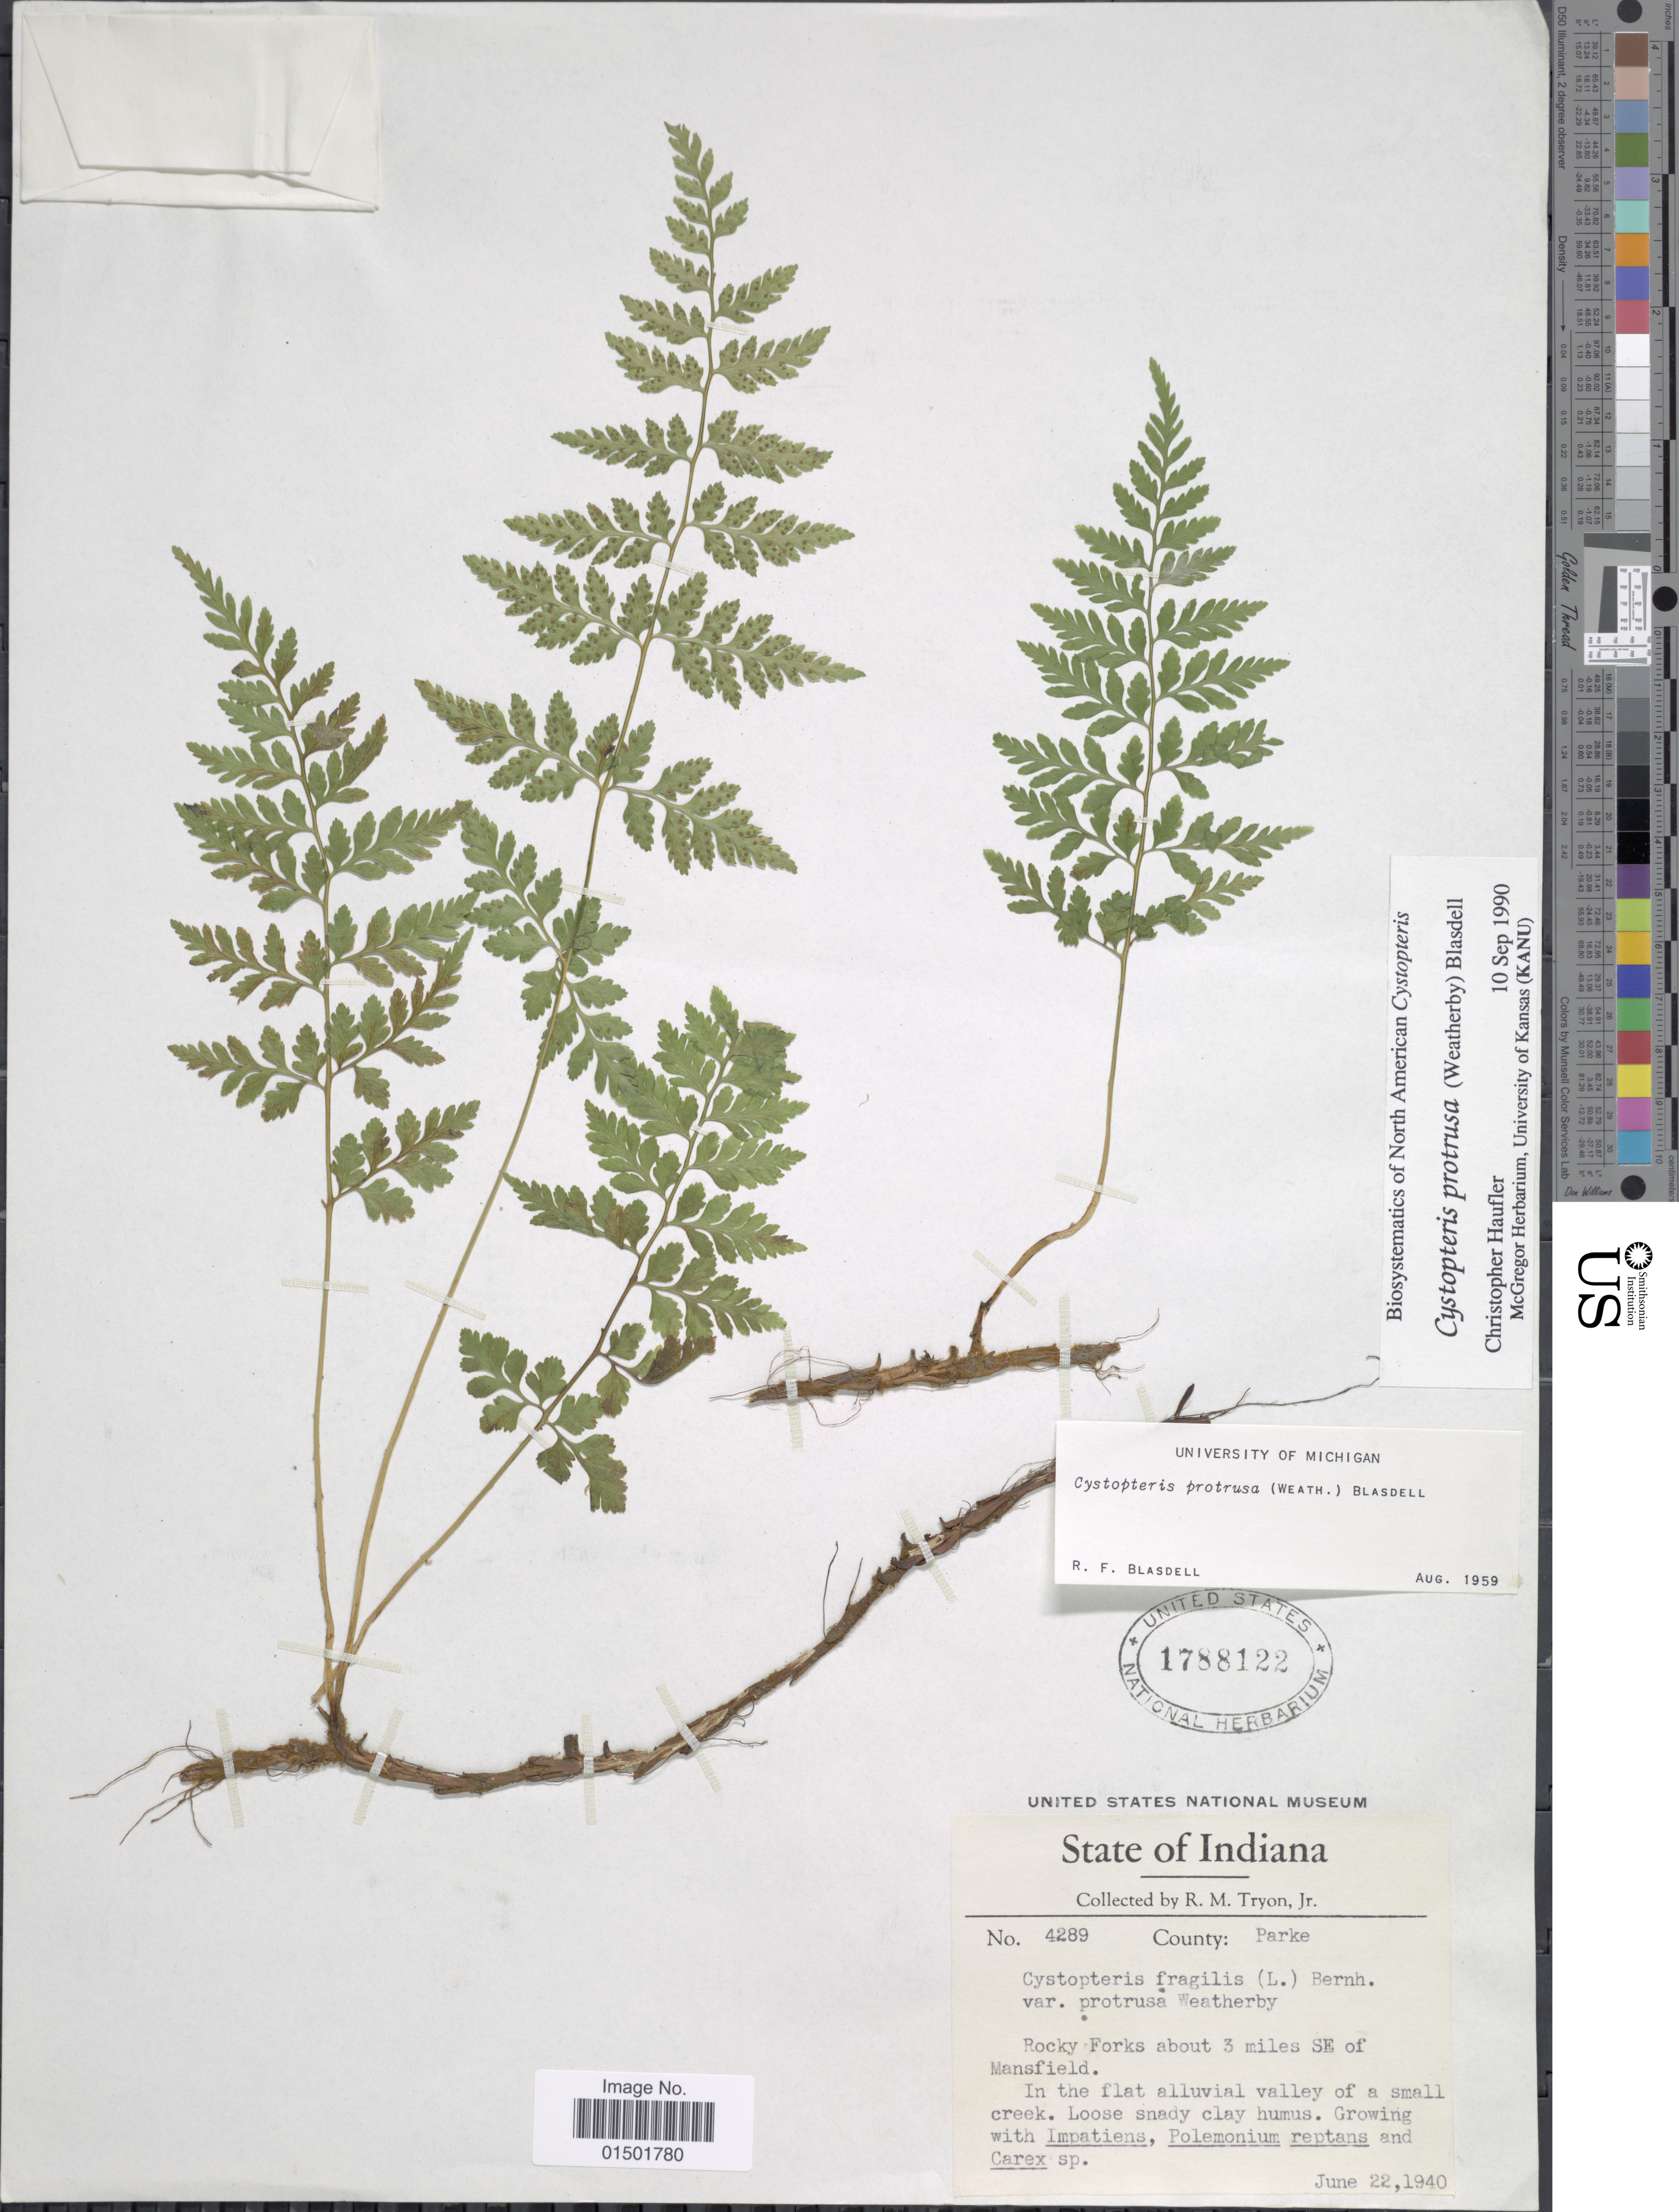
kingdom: Plantae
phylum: Tracheophyta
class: Polypodiopsida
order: Polypodiales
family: Cystopteridaceae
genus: Cystopteris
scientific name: Cystopteris protrusa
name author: (Weath.) Blasdell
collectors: R. M. Tryon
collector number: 4289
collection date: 1940-06-22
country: United States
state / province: Indiana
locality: County: Parke. Rocky Forks about 3 miles SE of Mansfield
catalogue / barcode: US 1788122